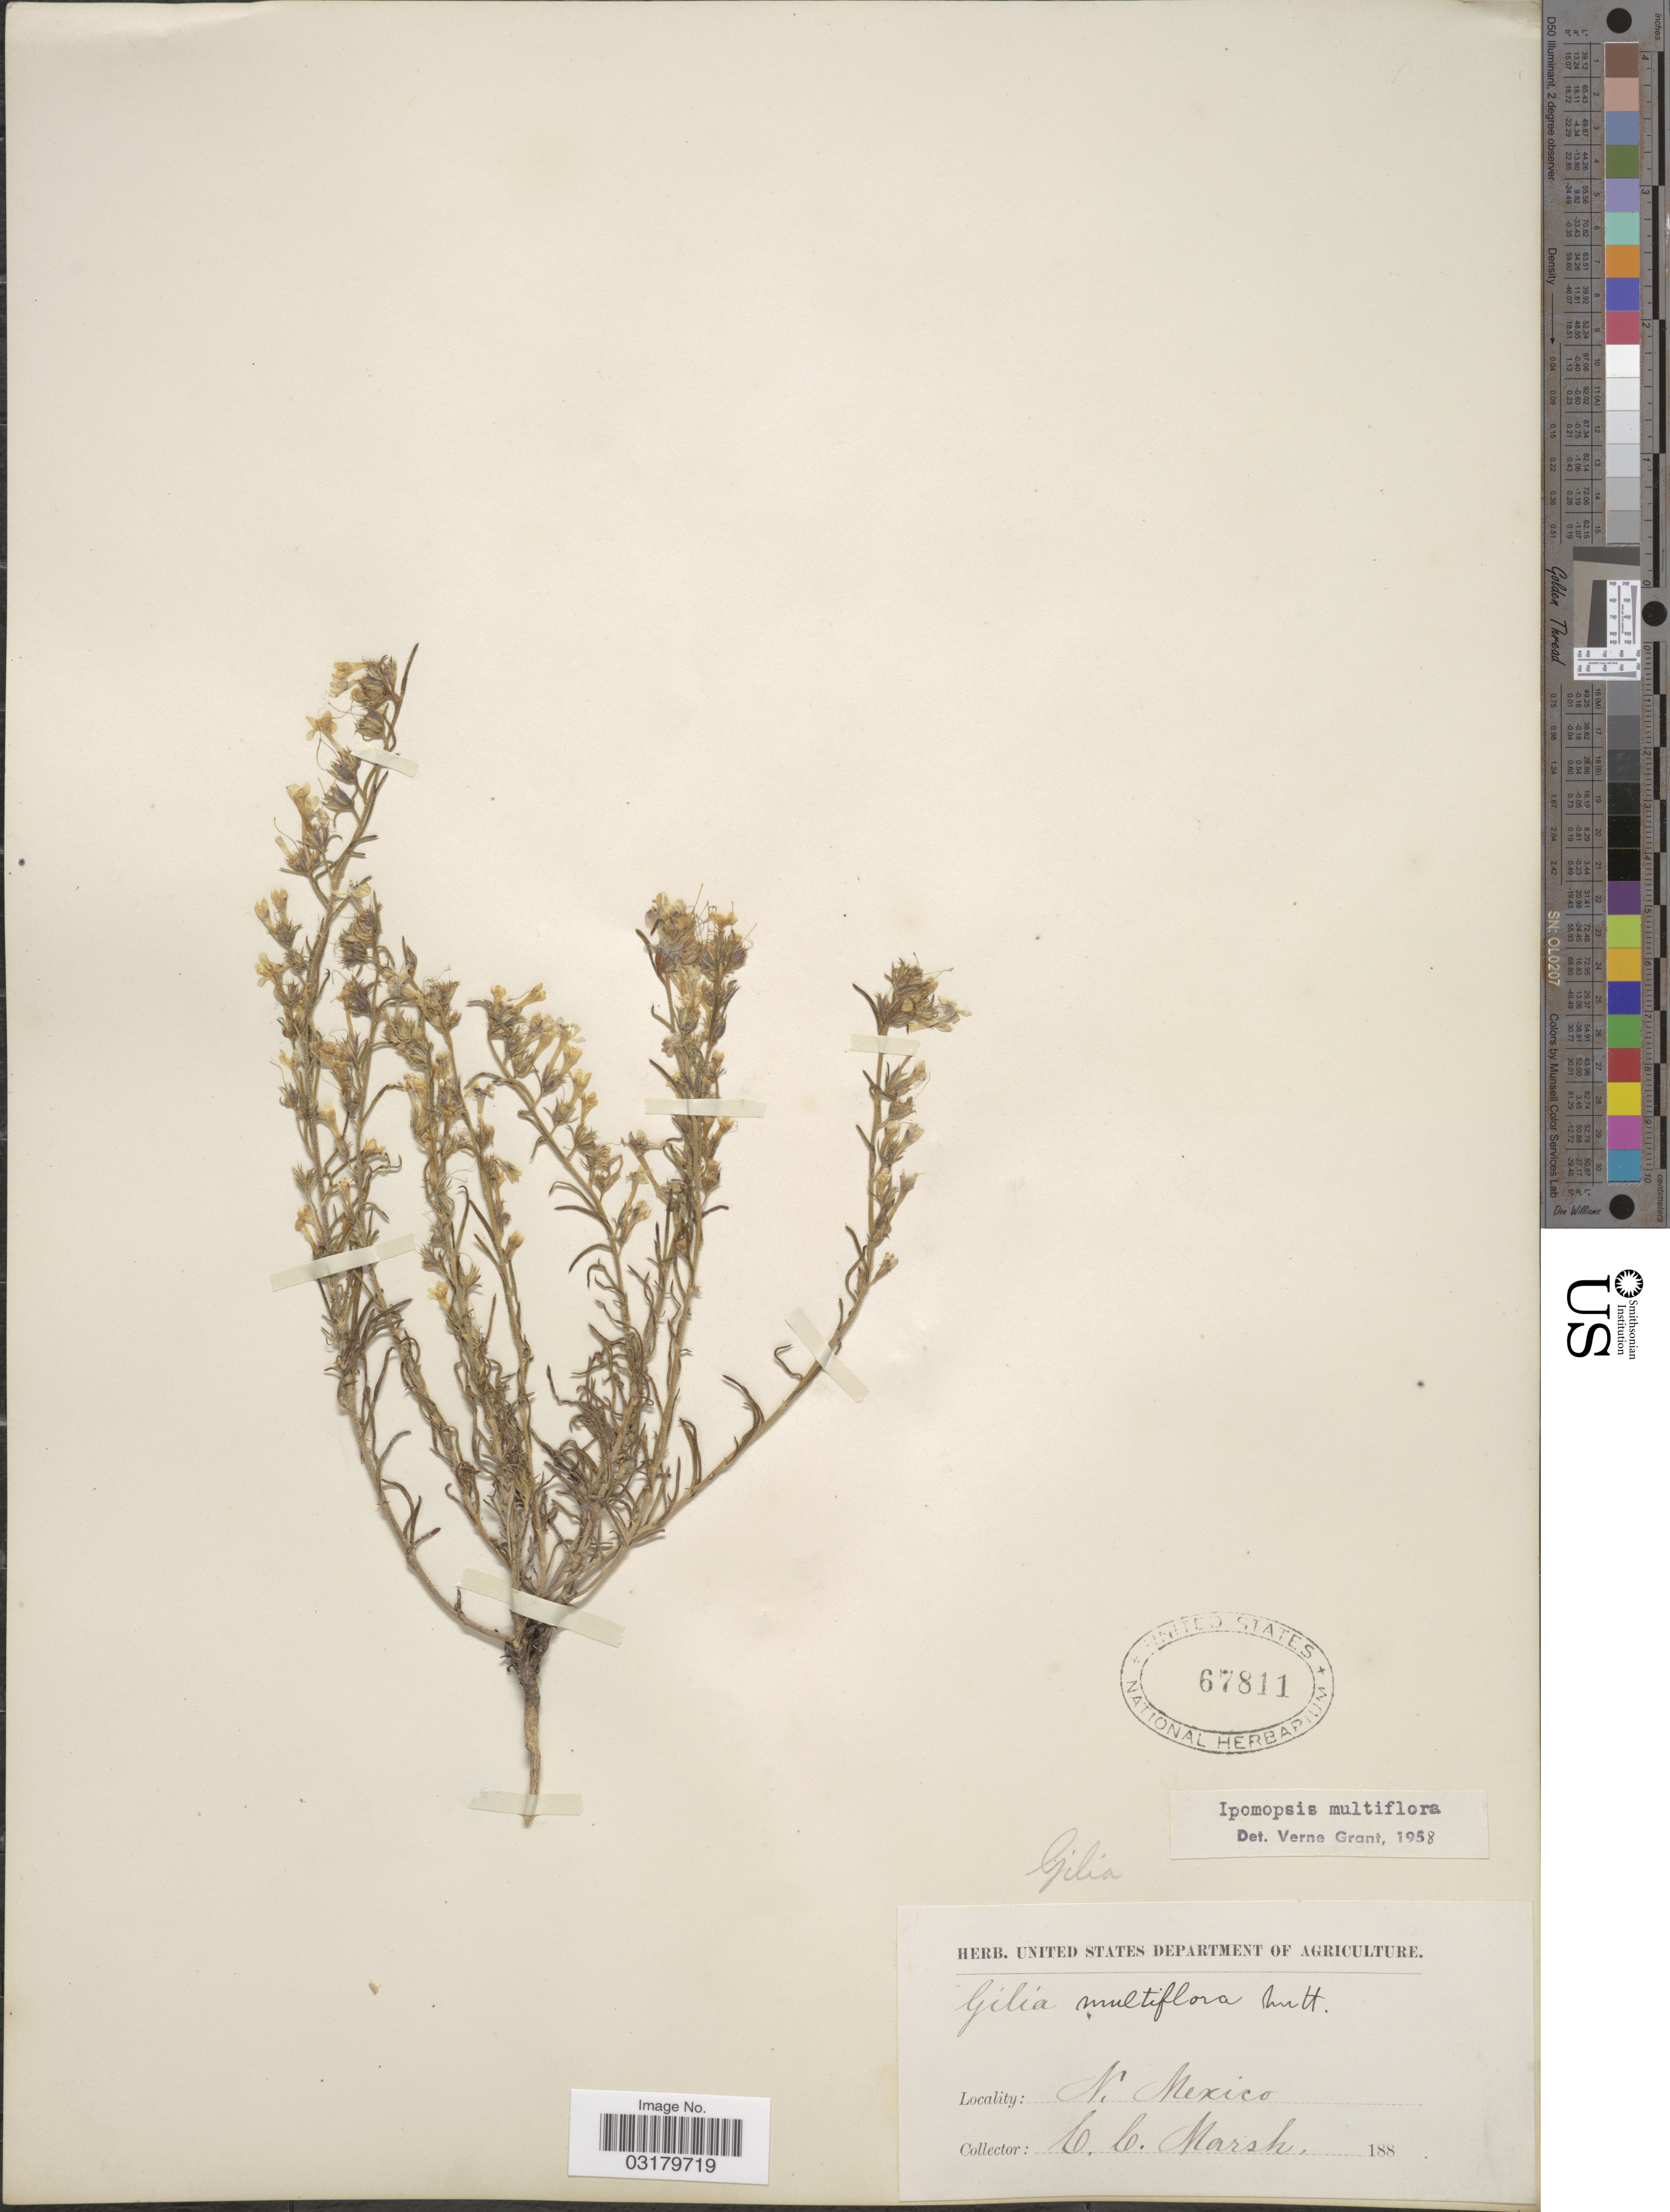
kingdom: Plantae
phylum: Tracheophyta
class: Magnoliopsida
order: Ericales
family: Polemoniaceae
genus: Ipomopsis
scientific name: Ipomopsis multiflora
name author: (Nutt.) V.E. Grant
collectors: C. C. Marsh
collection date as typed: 188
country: United States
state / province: New Mexico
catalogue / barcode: US 67811